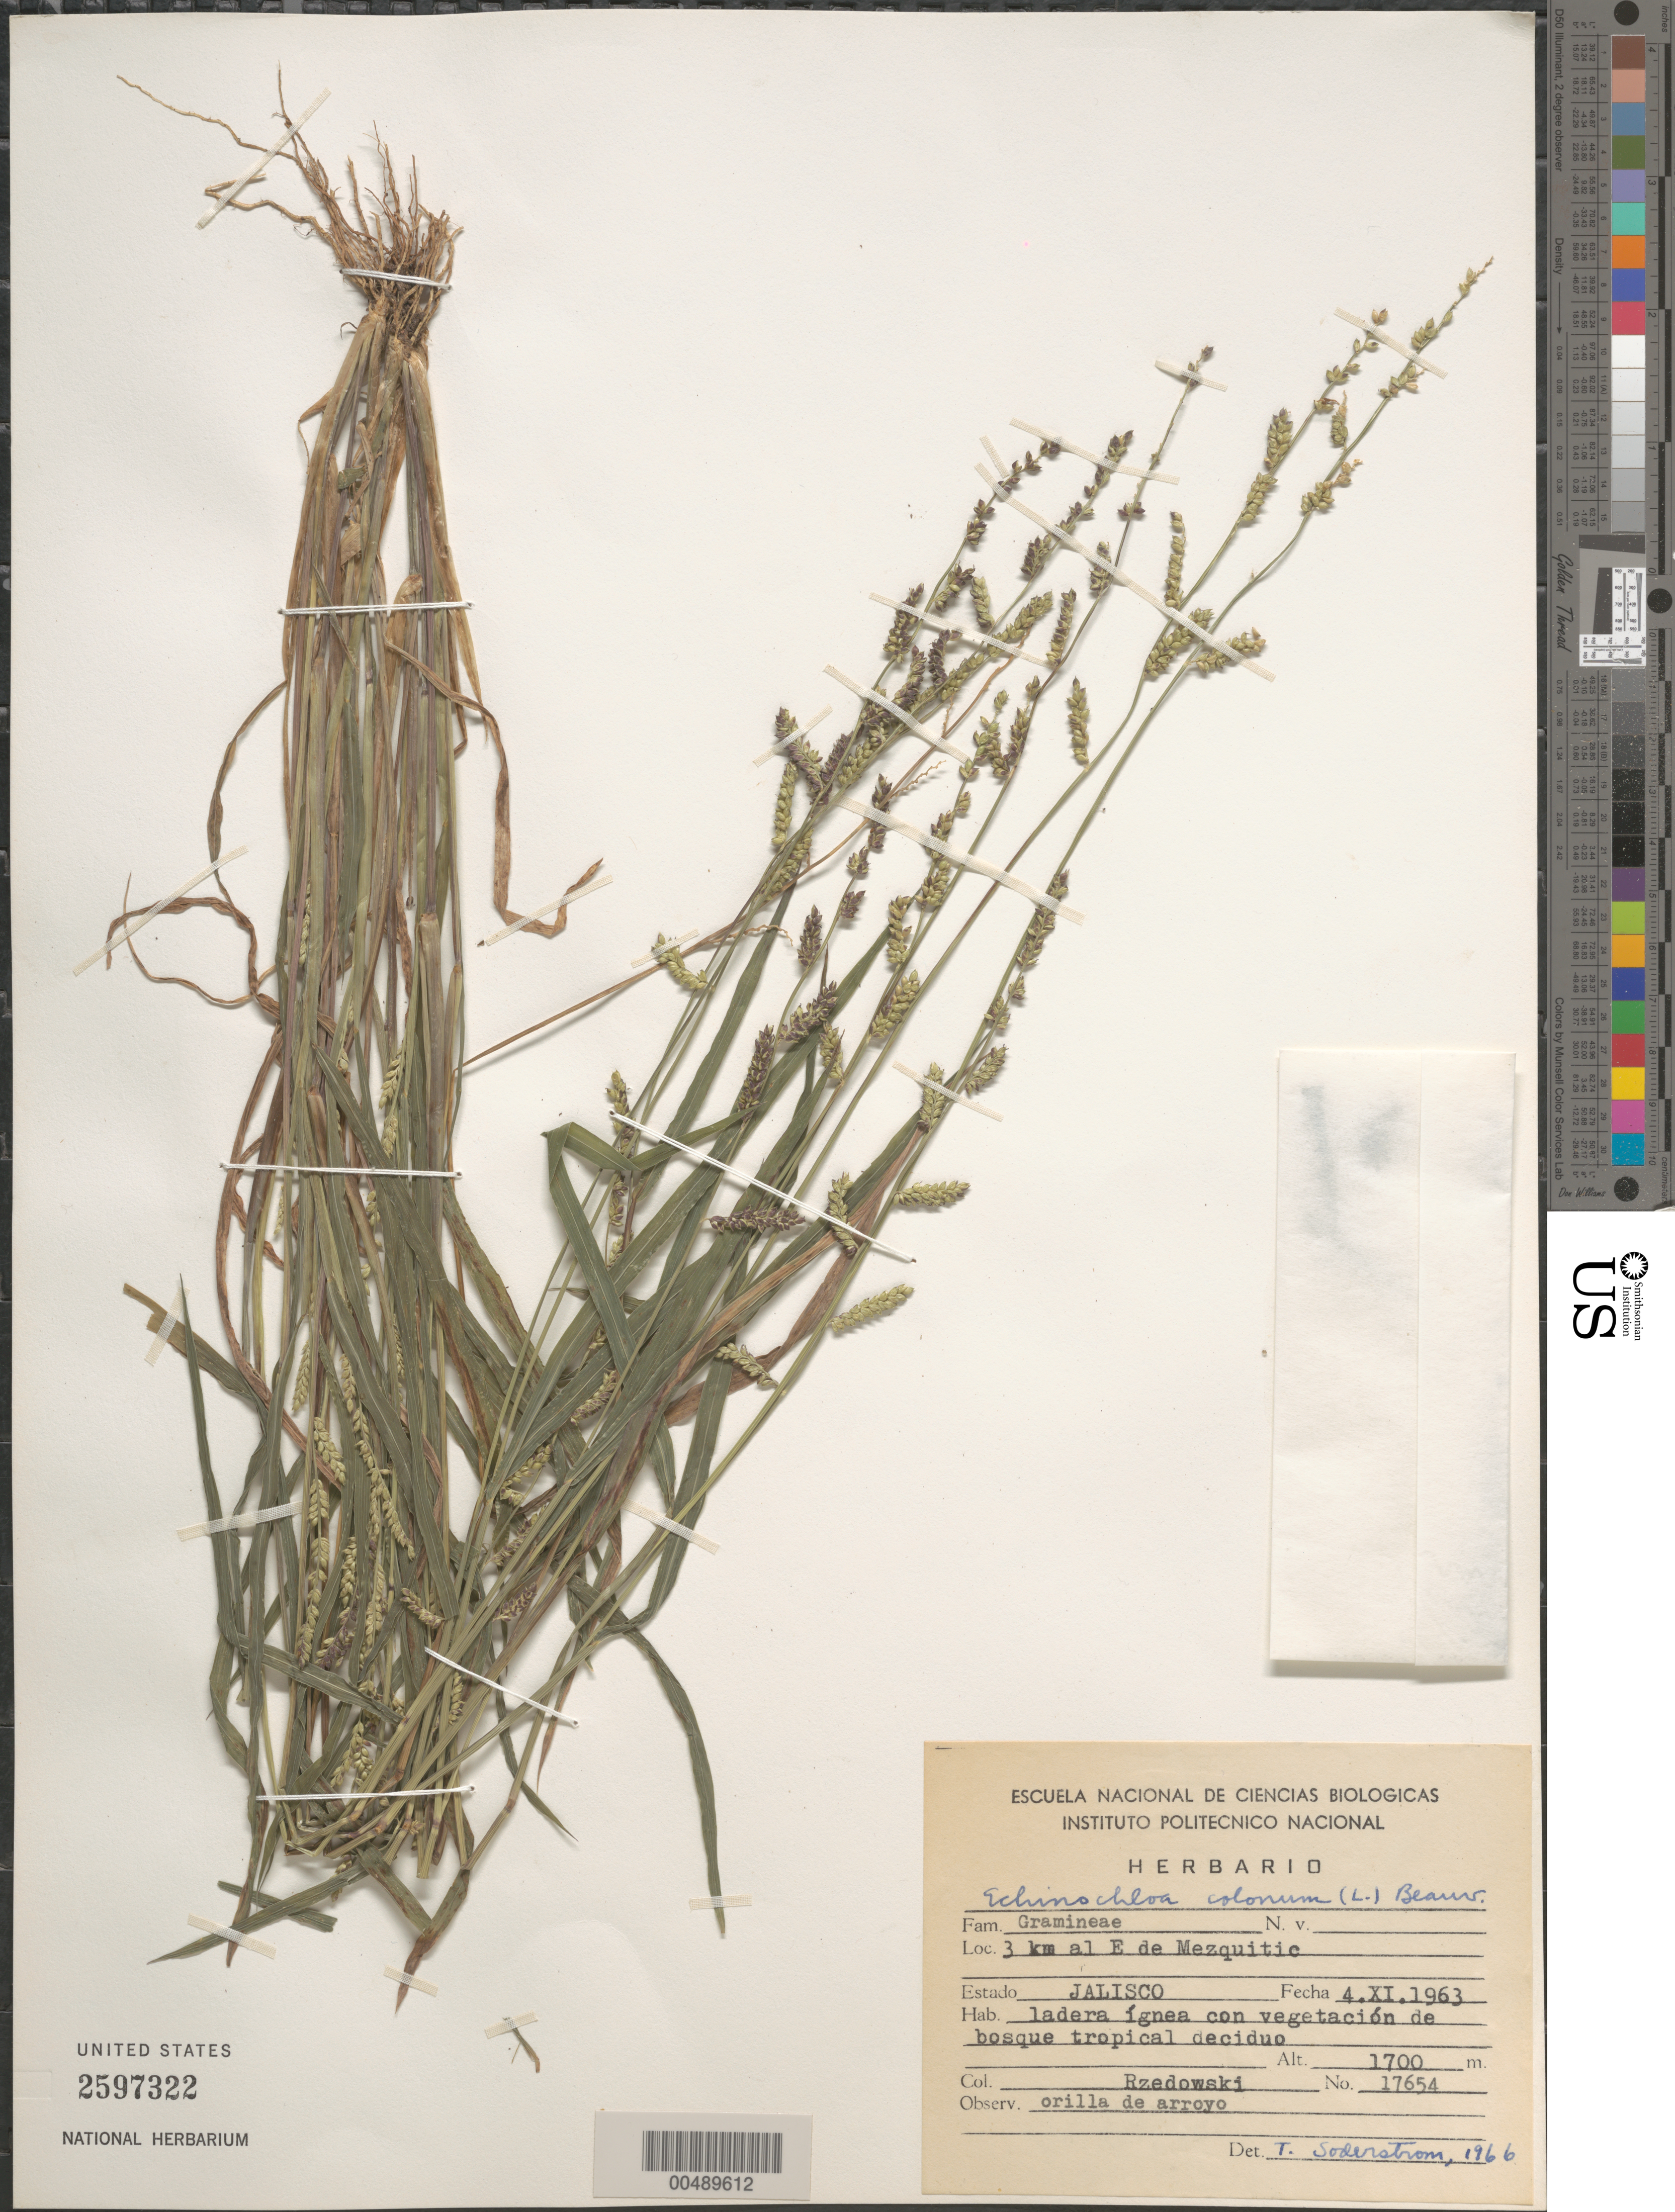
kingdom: Plantae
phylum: Tracheophyta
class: Liliopsida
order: Poales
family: Poaceae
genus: Echinochloa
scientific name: Echinochloa colona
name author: (L.) Link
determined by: Soderstrom, T. R.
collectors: J. Rzedowski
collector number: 17654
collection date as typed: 4 Nov 1963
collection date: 1963-11-04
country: Mexico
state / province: Jalisco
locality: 3 km E of Mezquitic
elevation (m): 1700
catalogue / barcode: US 2597322